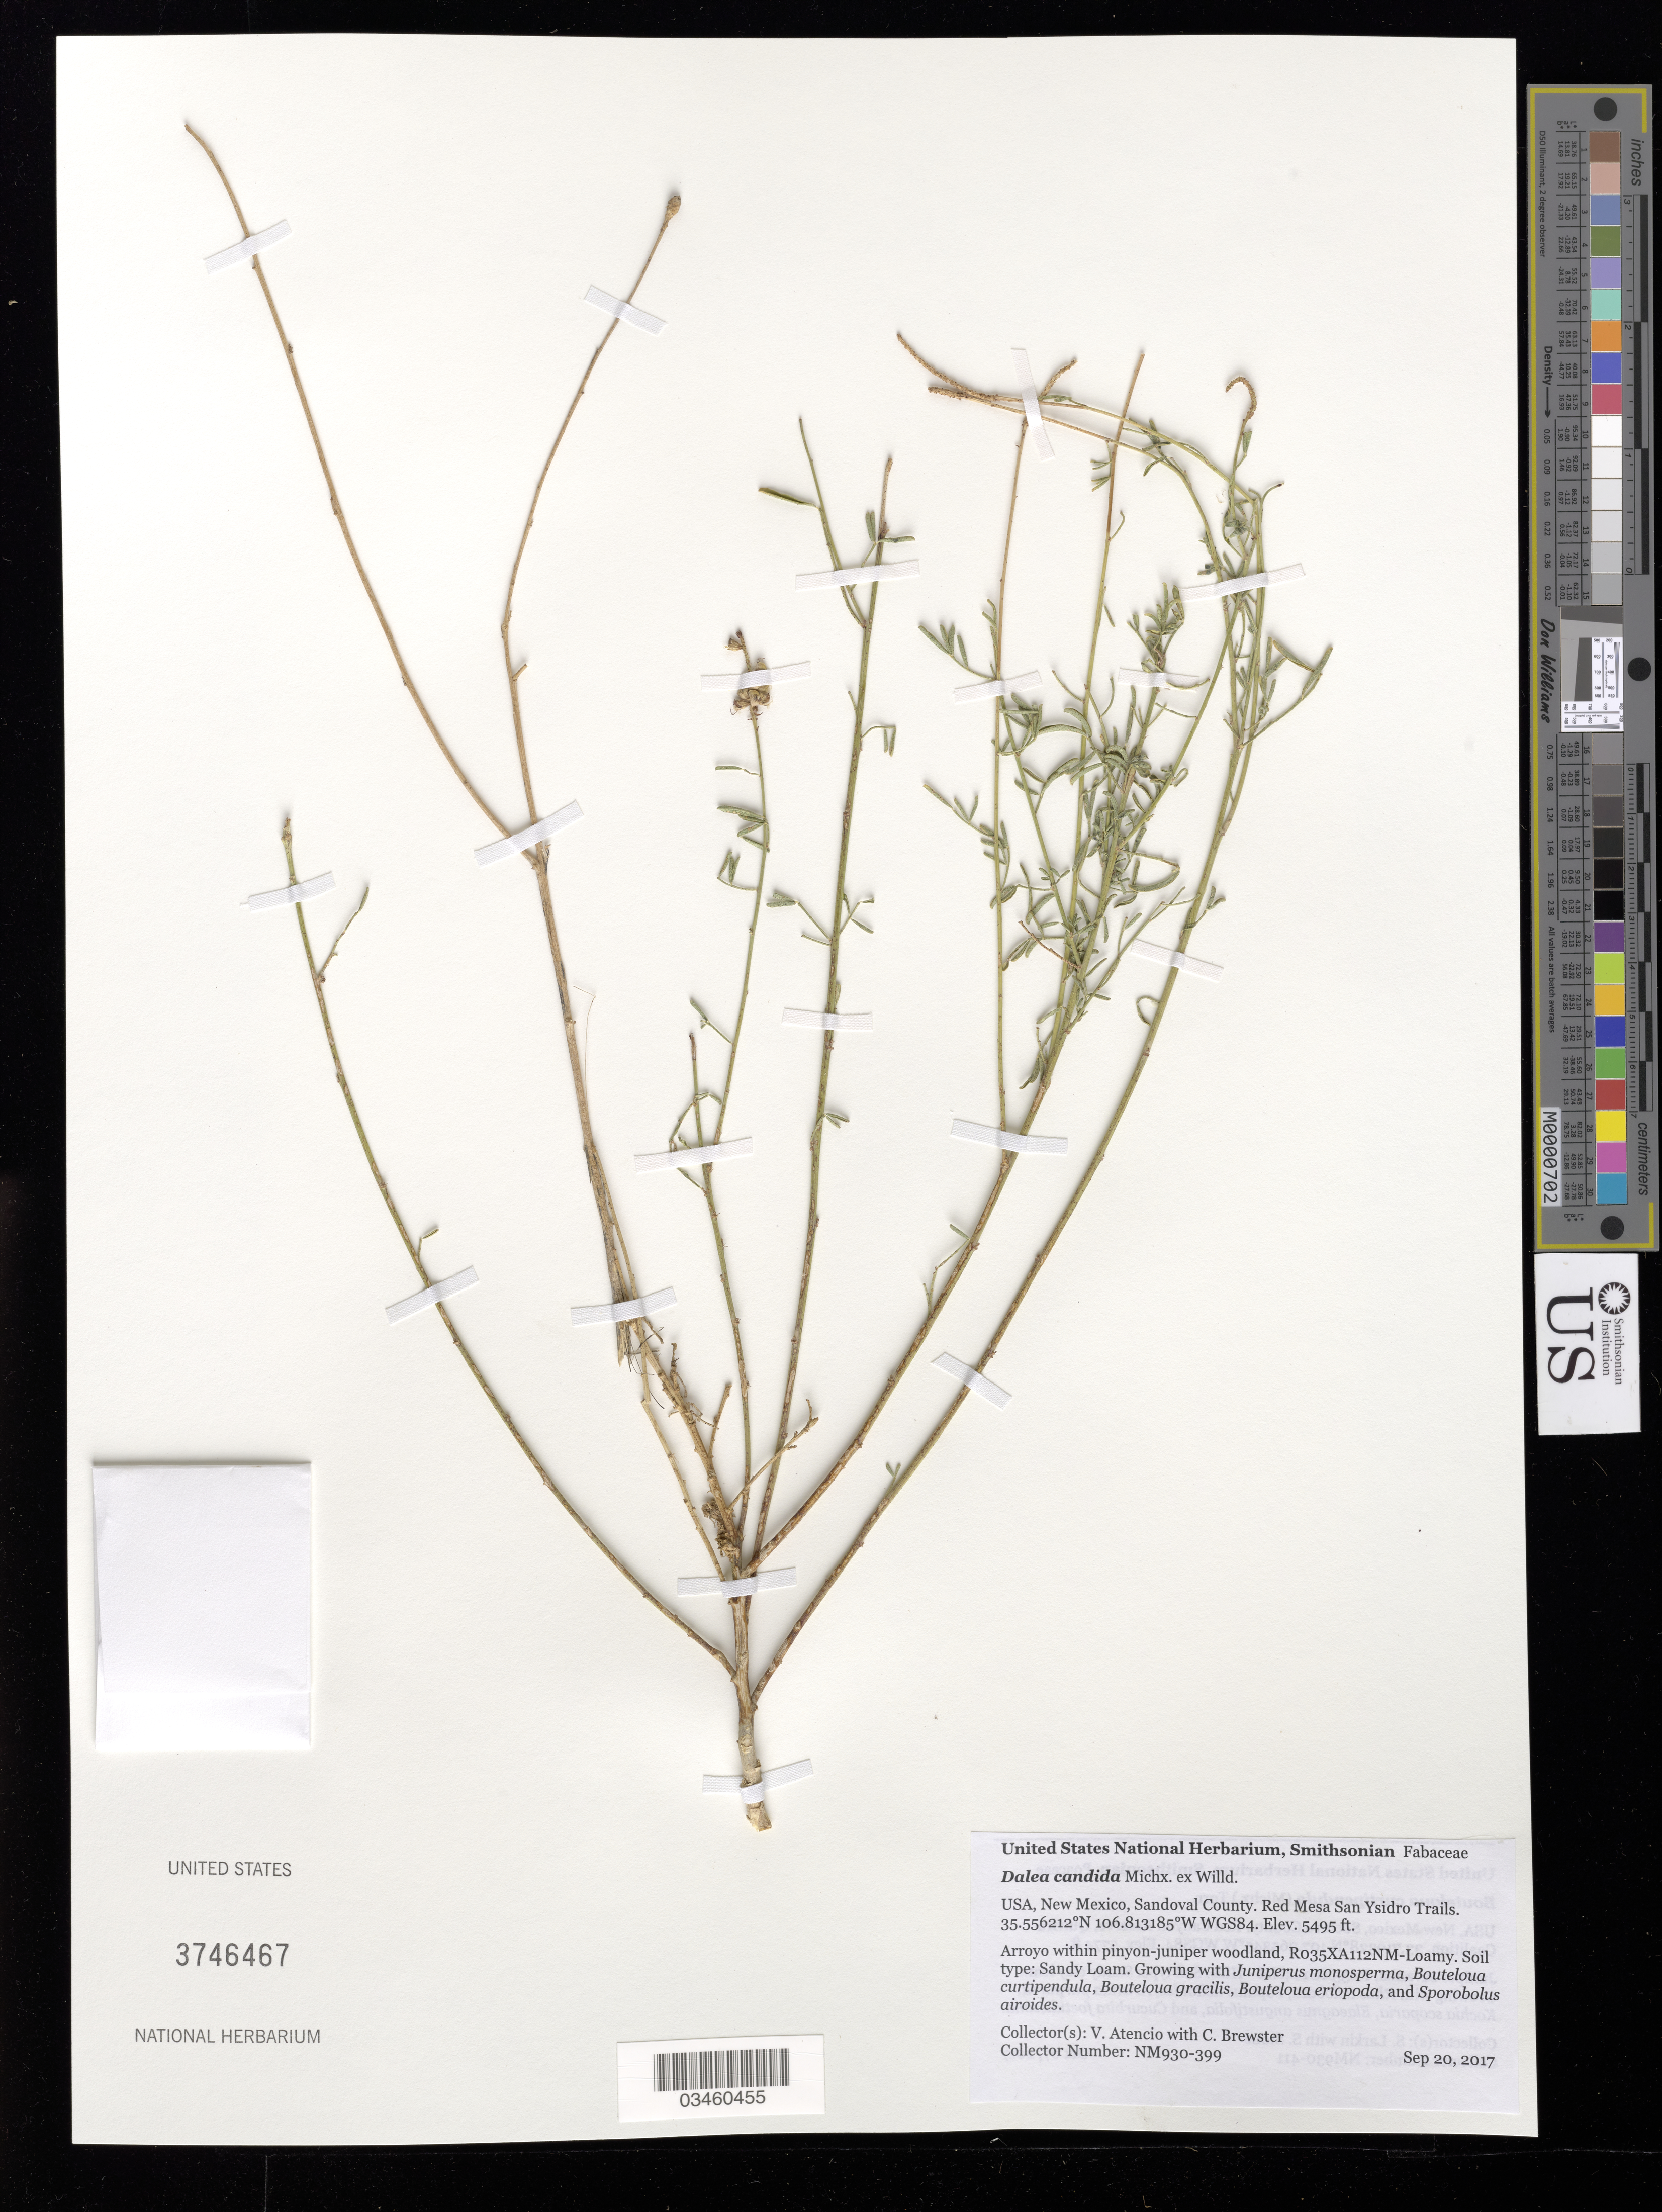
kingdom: Plantae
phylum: Tracheophyta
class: Magnoliopsida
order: Fabales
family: Fabaceae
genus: Dalea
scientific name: Dalea candida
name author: Michx. ex Willd.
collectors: V. Atencio & C. Brewster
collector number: NM930-399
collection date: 2017-09-20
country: United States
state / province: New Mexico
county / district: Sandoval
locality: BLM, Red Mesa San Ysidro Trails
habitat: R035XA112NM-Loamy. Sandy Loam. Arroyo within pinyon-juniper woodland.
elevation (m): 1675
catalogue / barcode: US 3746467